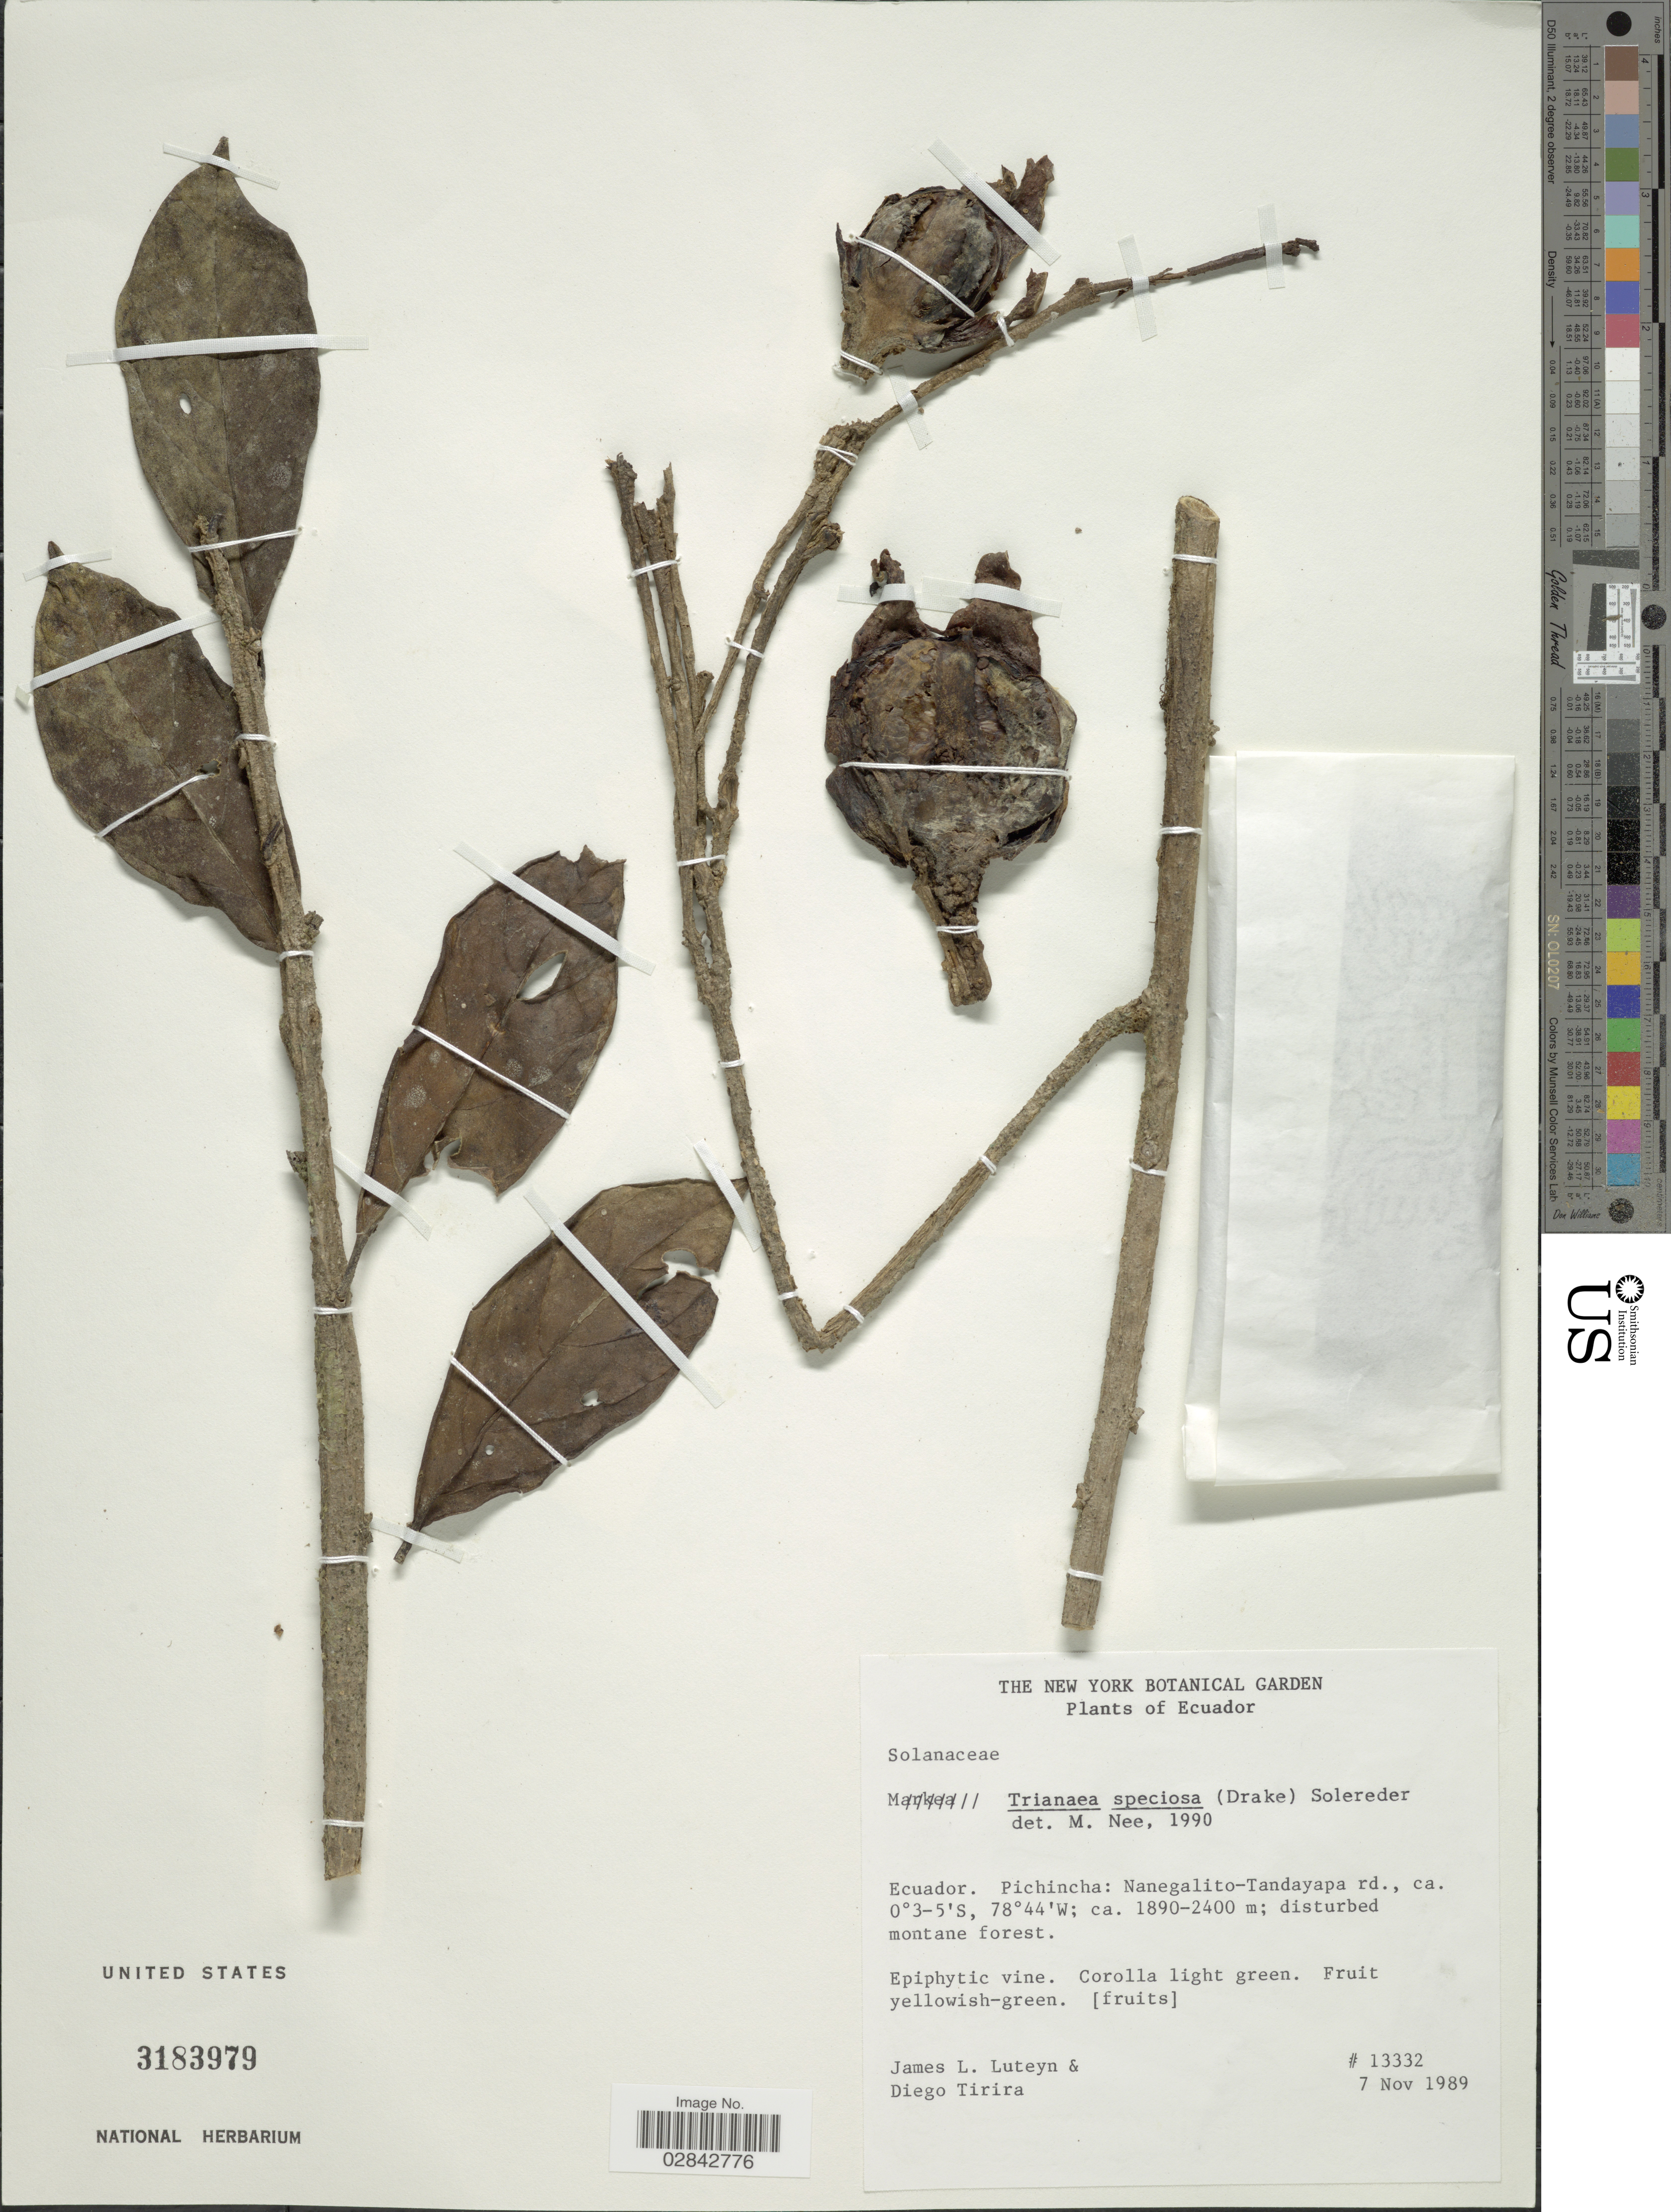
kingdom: Plantae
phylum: Tracheophyta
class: Magnoliopsida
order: Solanales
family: Solanaceae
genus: Trianaea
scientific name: Trianaea speciosa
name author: (Drake) Soler.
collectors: J. L. Luteyn & D. Tirira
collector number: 13332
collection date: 1989-11-07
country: Ecuador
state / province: Pichincha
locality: Nanegalito-Tandayapa rd.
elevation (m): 1890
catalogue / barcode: US 3183979